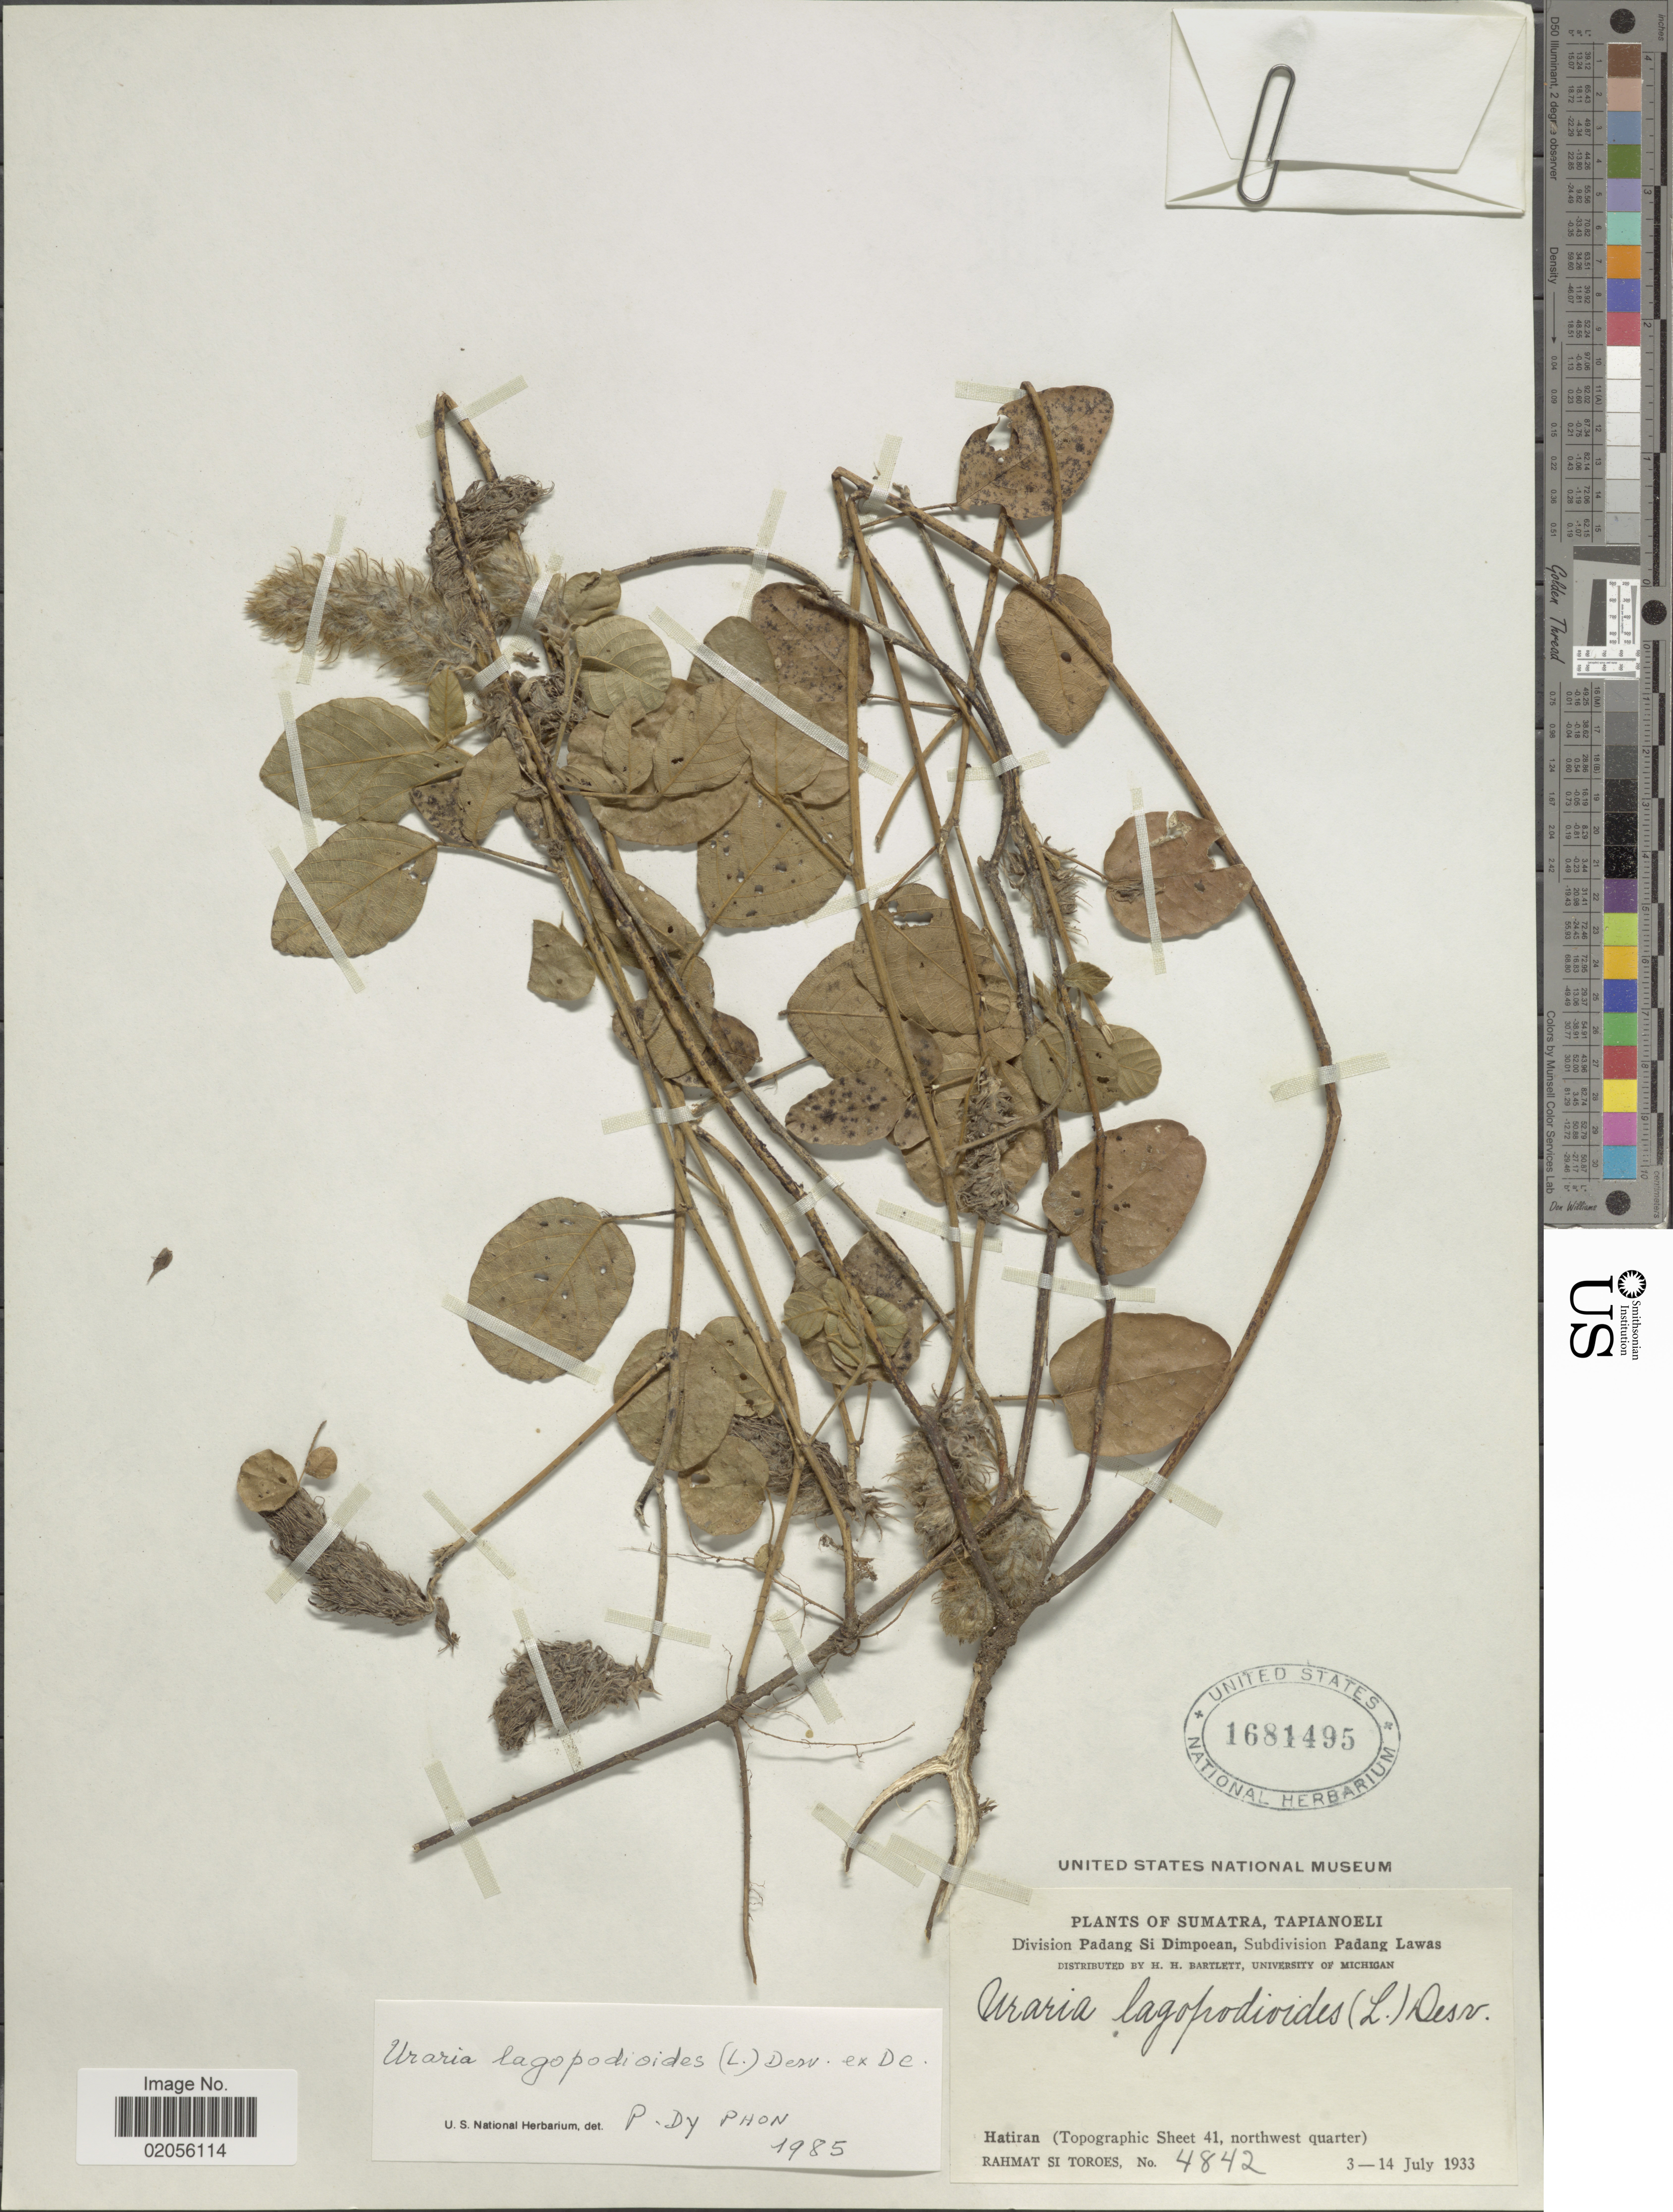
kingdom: Plantae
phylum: Tracheophyta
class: Magnoliopsida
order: Fabales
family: Fabaceae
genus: Uraria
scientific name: Uraria lagopodioides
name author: (L.) Desv. ex DC.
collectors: Rahmat Si Boeea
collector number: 4842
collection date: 1933-07-03/1933-07-14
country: Indonesia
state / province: Sumatra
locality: Tapianoeli. Division Si Dimpoean, Subdivision Padang Lawas. Hatiran (Topographic Sheet 41, northwest quarter)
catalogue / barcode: US 1681495